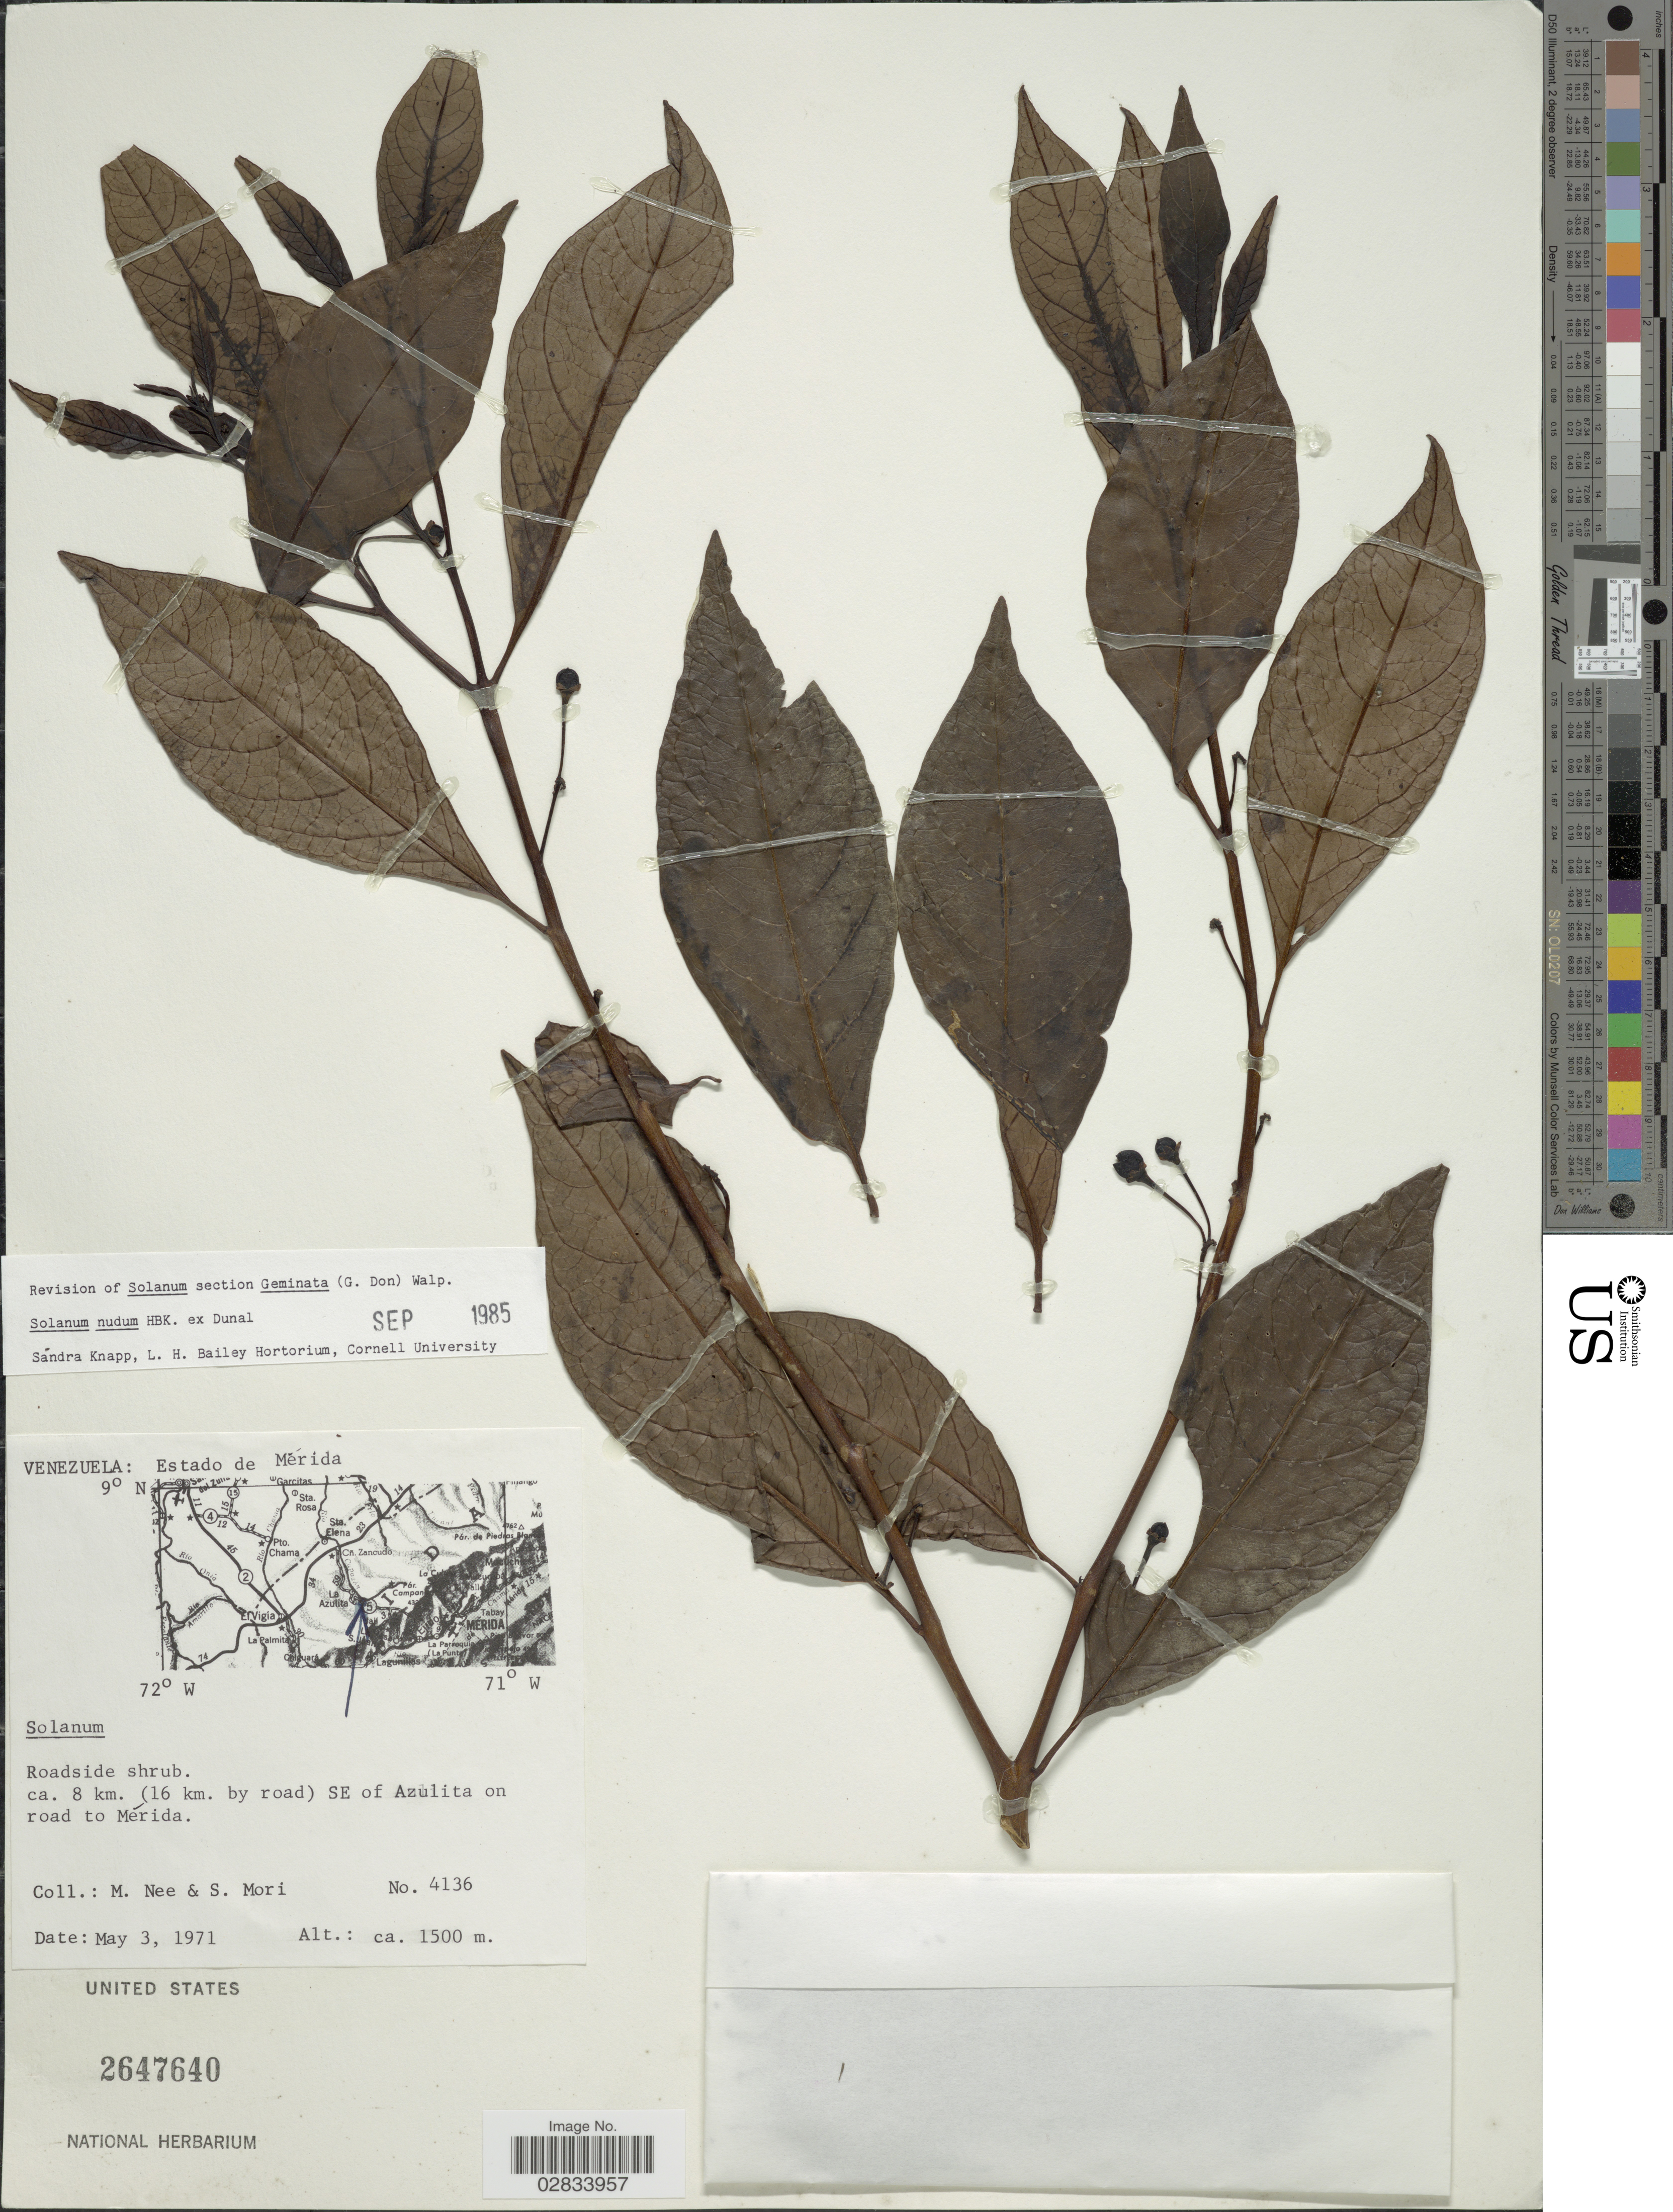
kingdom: Plantae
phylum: Tracheophyta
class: Magnoliopsida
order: Solanales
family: Solanaceae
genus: Solanum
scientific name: Solanum nudum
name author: Dunal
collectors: M. Nee & S. Mori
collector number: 4136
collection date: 1971-05-03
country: Venezuela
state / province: Mérida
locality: Estado de Mérida, ca. 8 km. (16 km. by road) SE of Azulita on road to Mérida.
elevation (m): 1500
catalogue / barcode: US 2647640